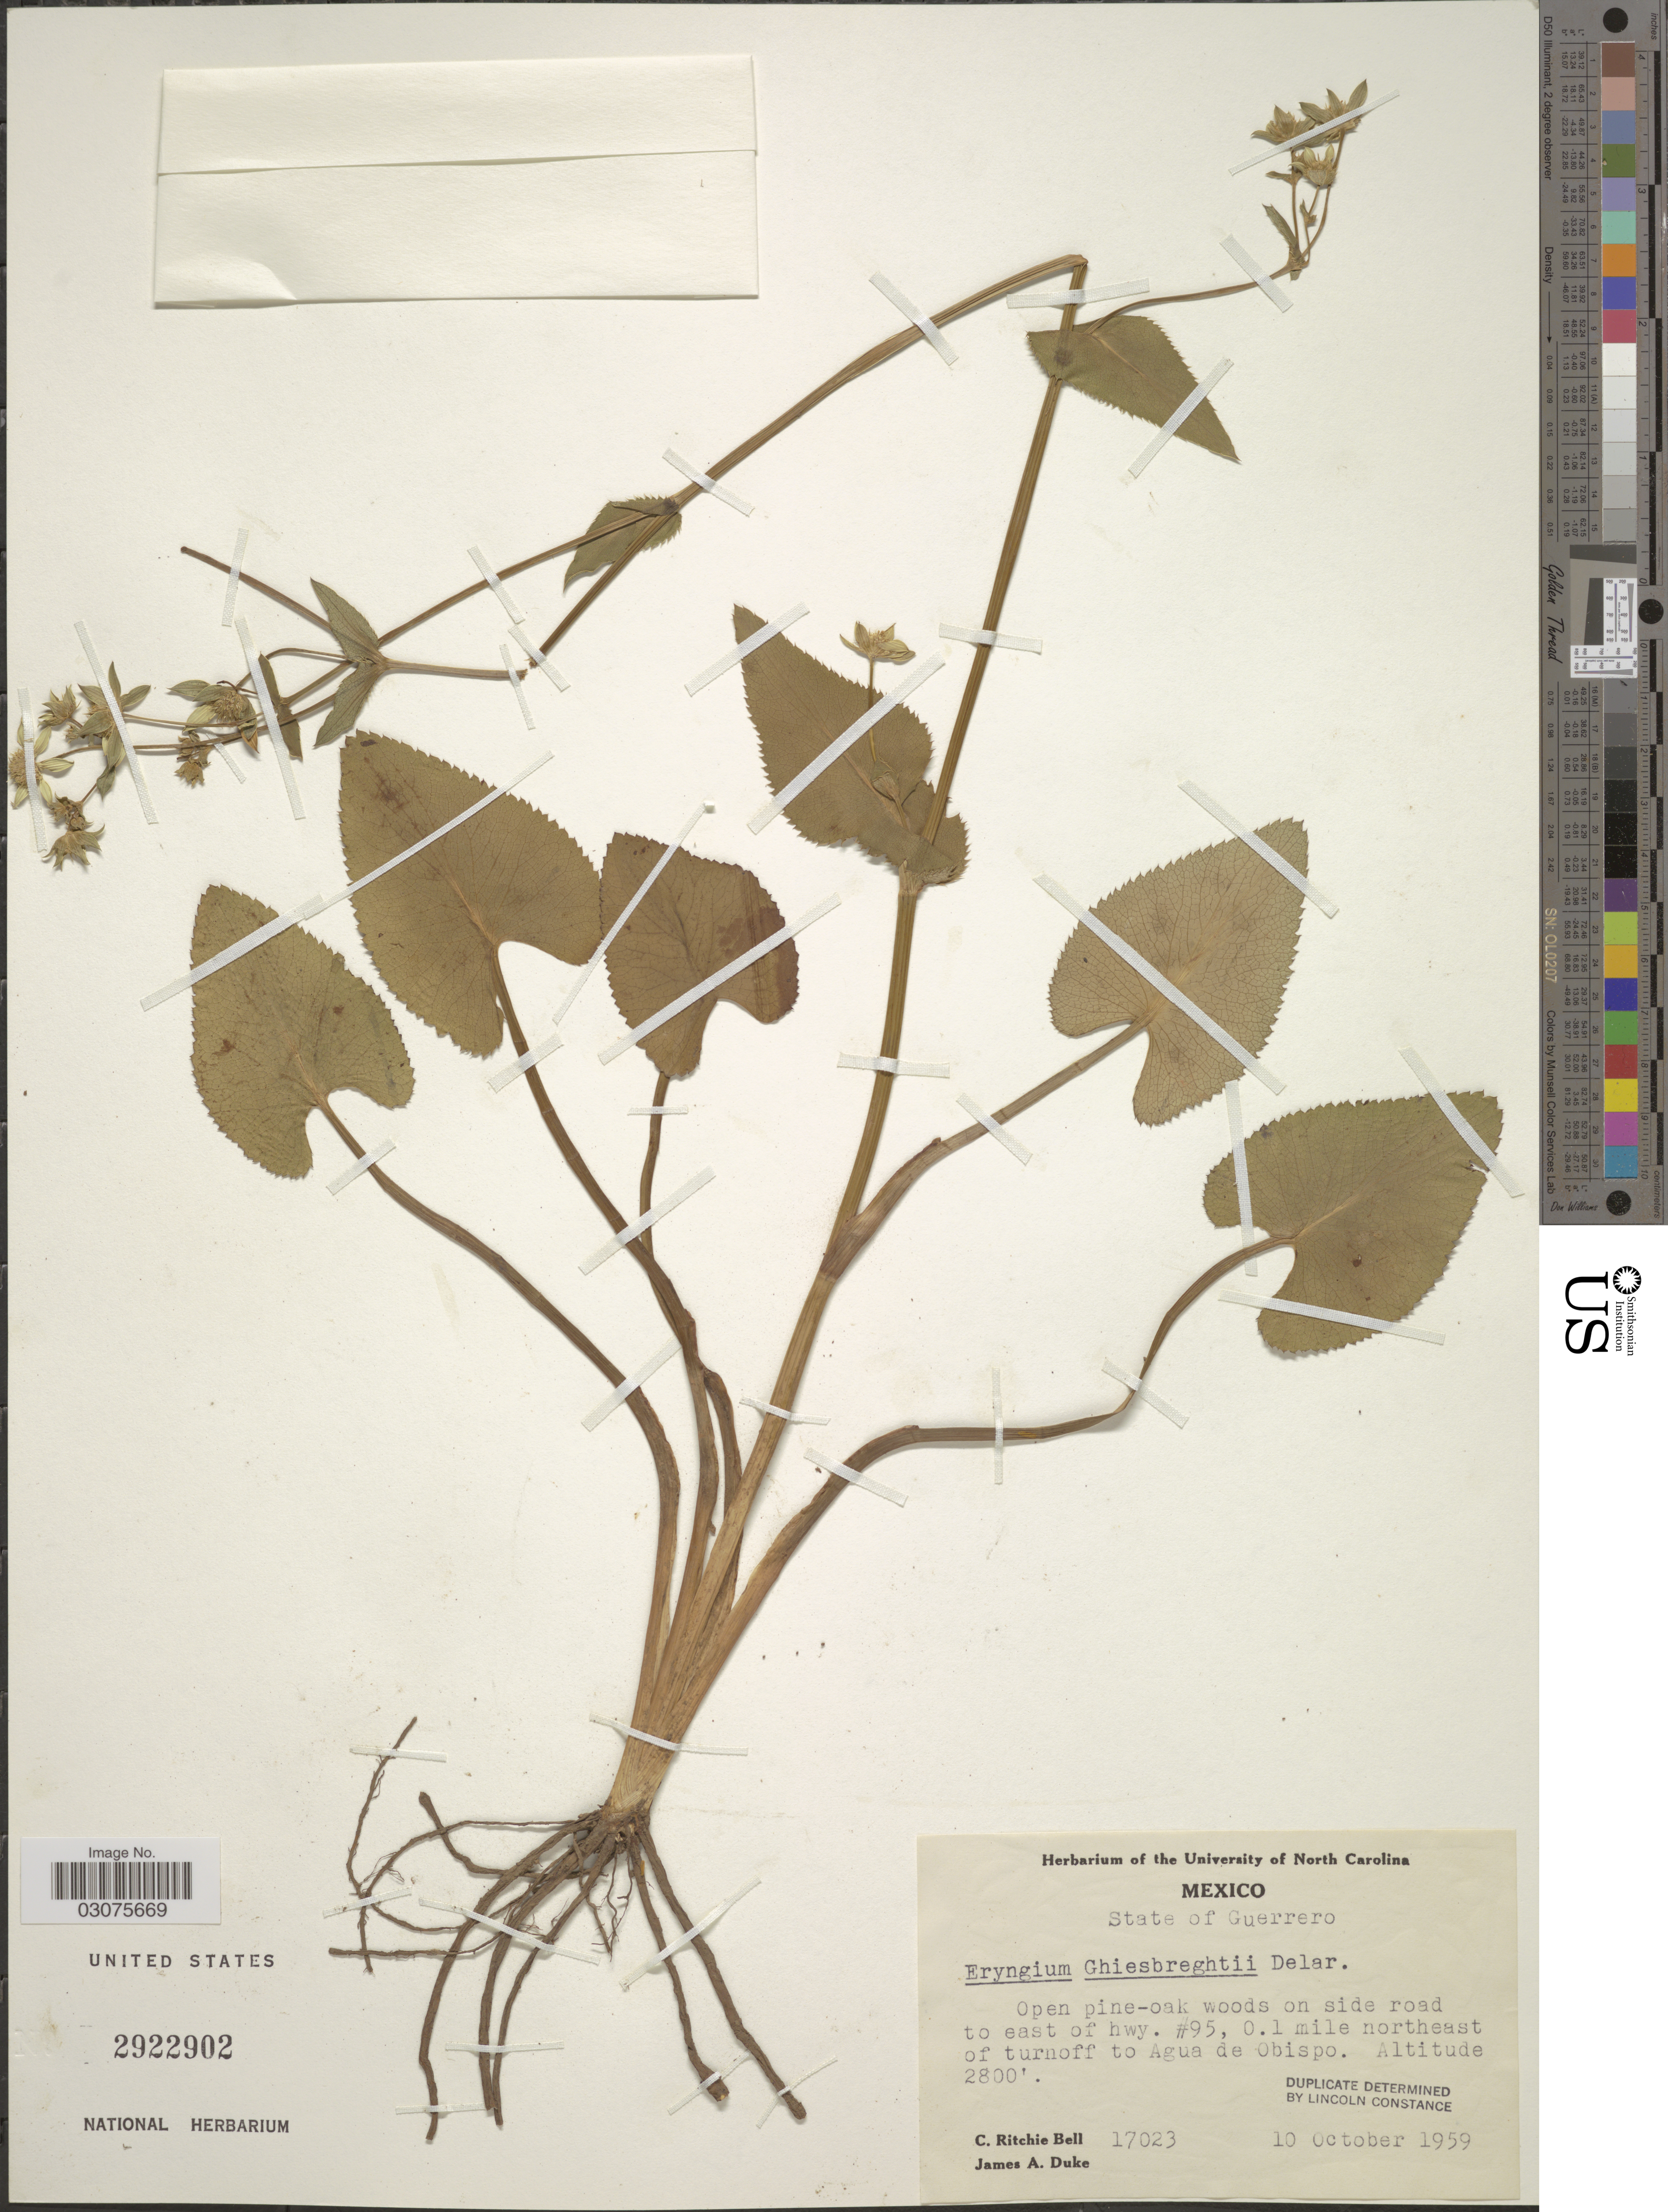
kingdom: Plantae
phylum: Tracheophyta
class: Magnoliopsida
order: Apiales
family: Apiaceae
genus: Eryngium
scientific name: Eryngium ghiesbreghtii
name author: Decne.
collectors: C. R. Bell & J. A. Duke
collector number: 17023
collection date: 1959-10-10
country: Mexico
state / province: Guerrero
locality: On side road to east of hwy. #95, 0.1 mile northeast of turnoff to Agua de Obispo.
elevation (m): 853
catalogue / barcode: US 2922902